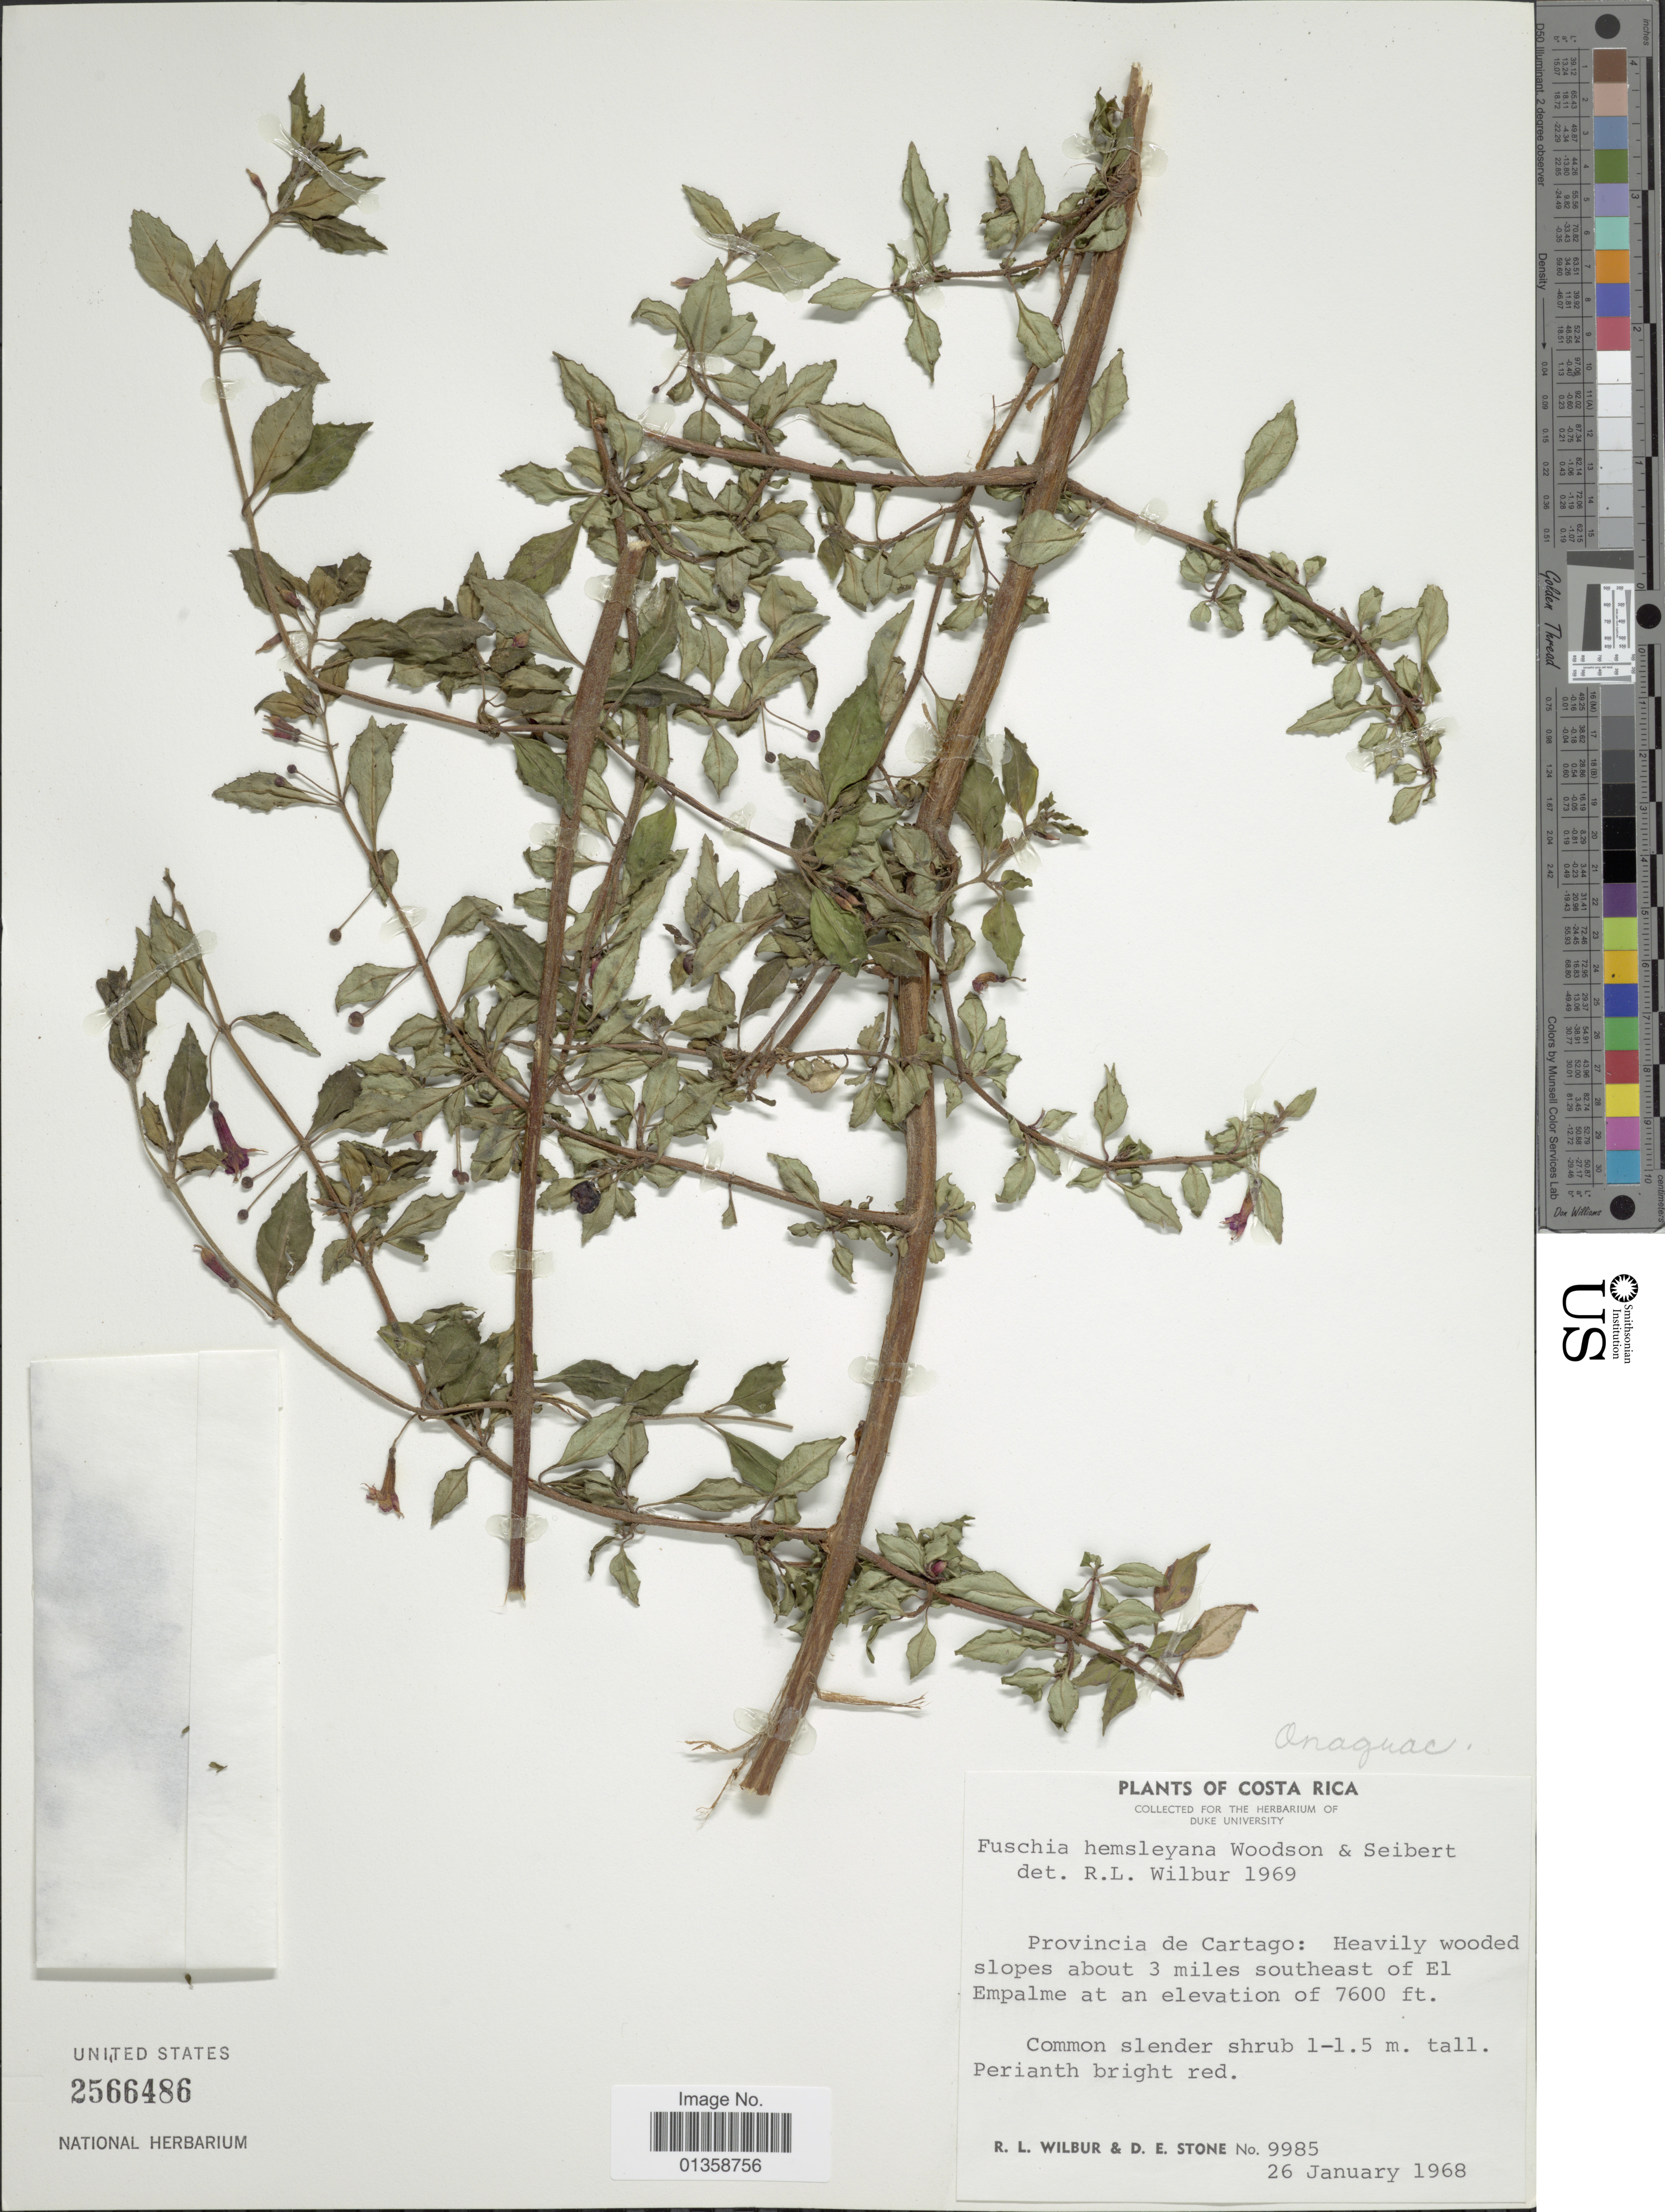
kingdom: Plantae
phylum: Tracheophyta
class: Magnoliopsida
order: Myrtales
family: Onagraceae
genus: Fuchsia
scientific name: Fuchsia microphylla subsp. hemsleyana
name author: (Woodson & Seibert) Breedlove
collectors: R. L. Wilbur & D. E. Stone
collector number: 9985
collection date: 1968-01-26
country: Costa Rica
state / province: Cartago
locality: Heavily wooded slopes about 3 miles southeast of El Empalme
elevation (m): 2316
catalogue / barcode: US 2566486